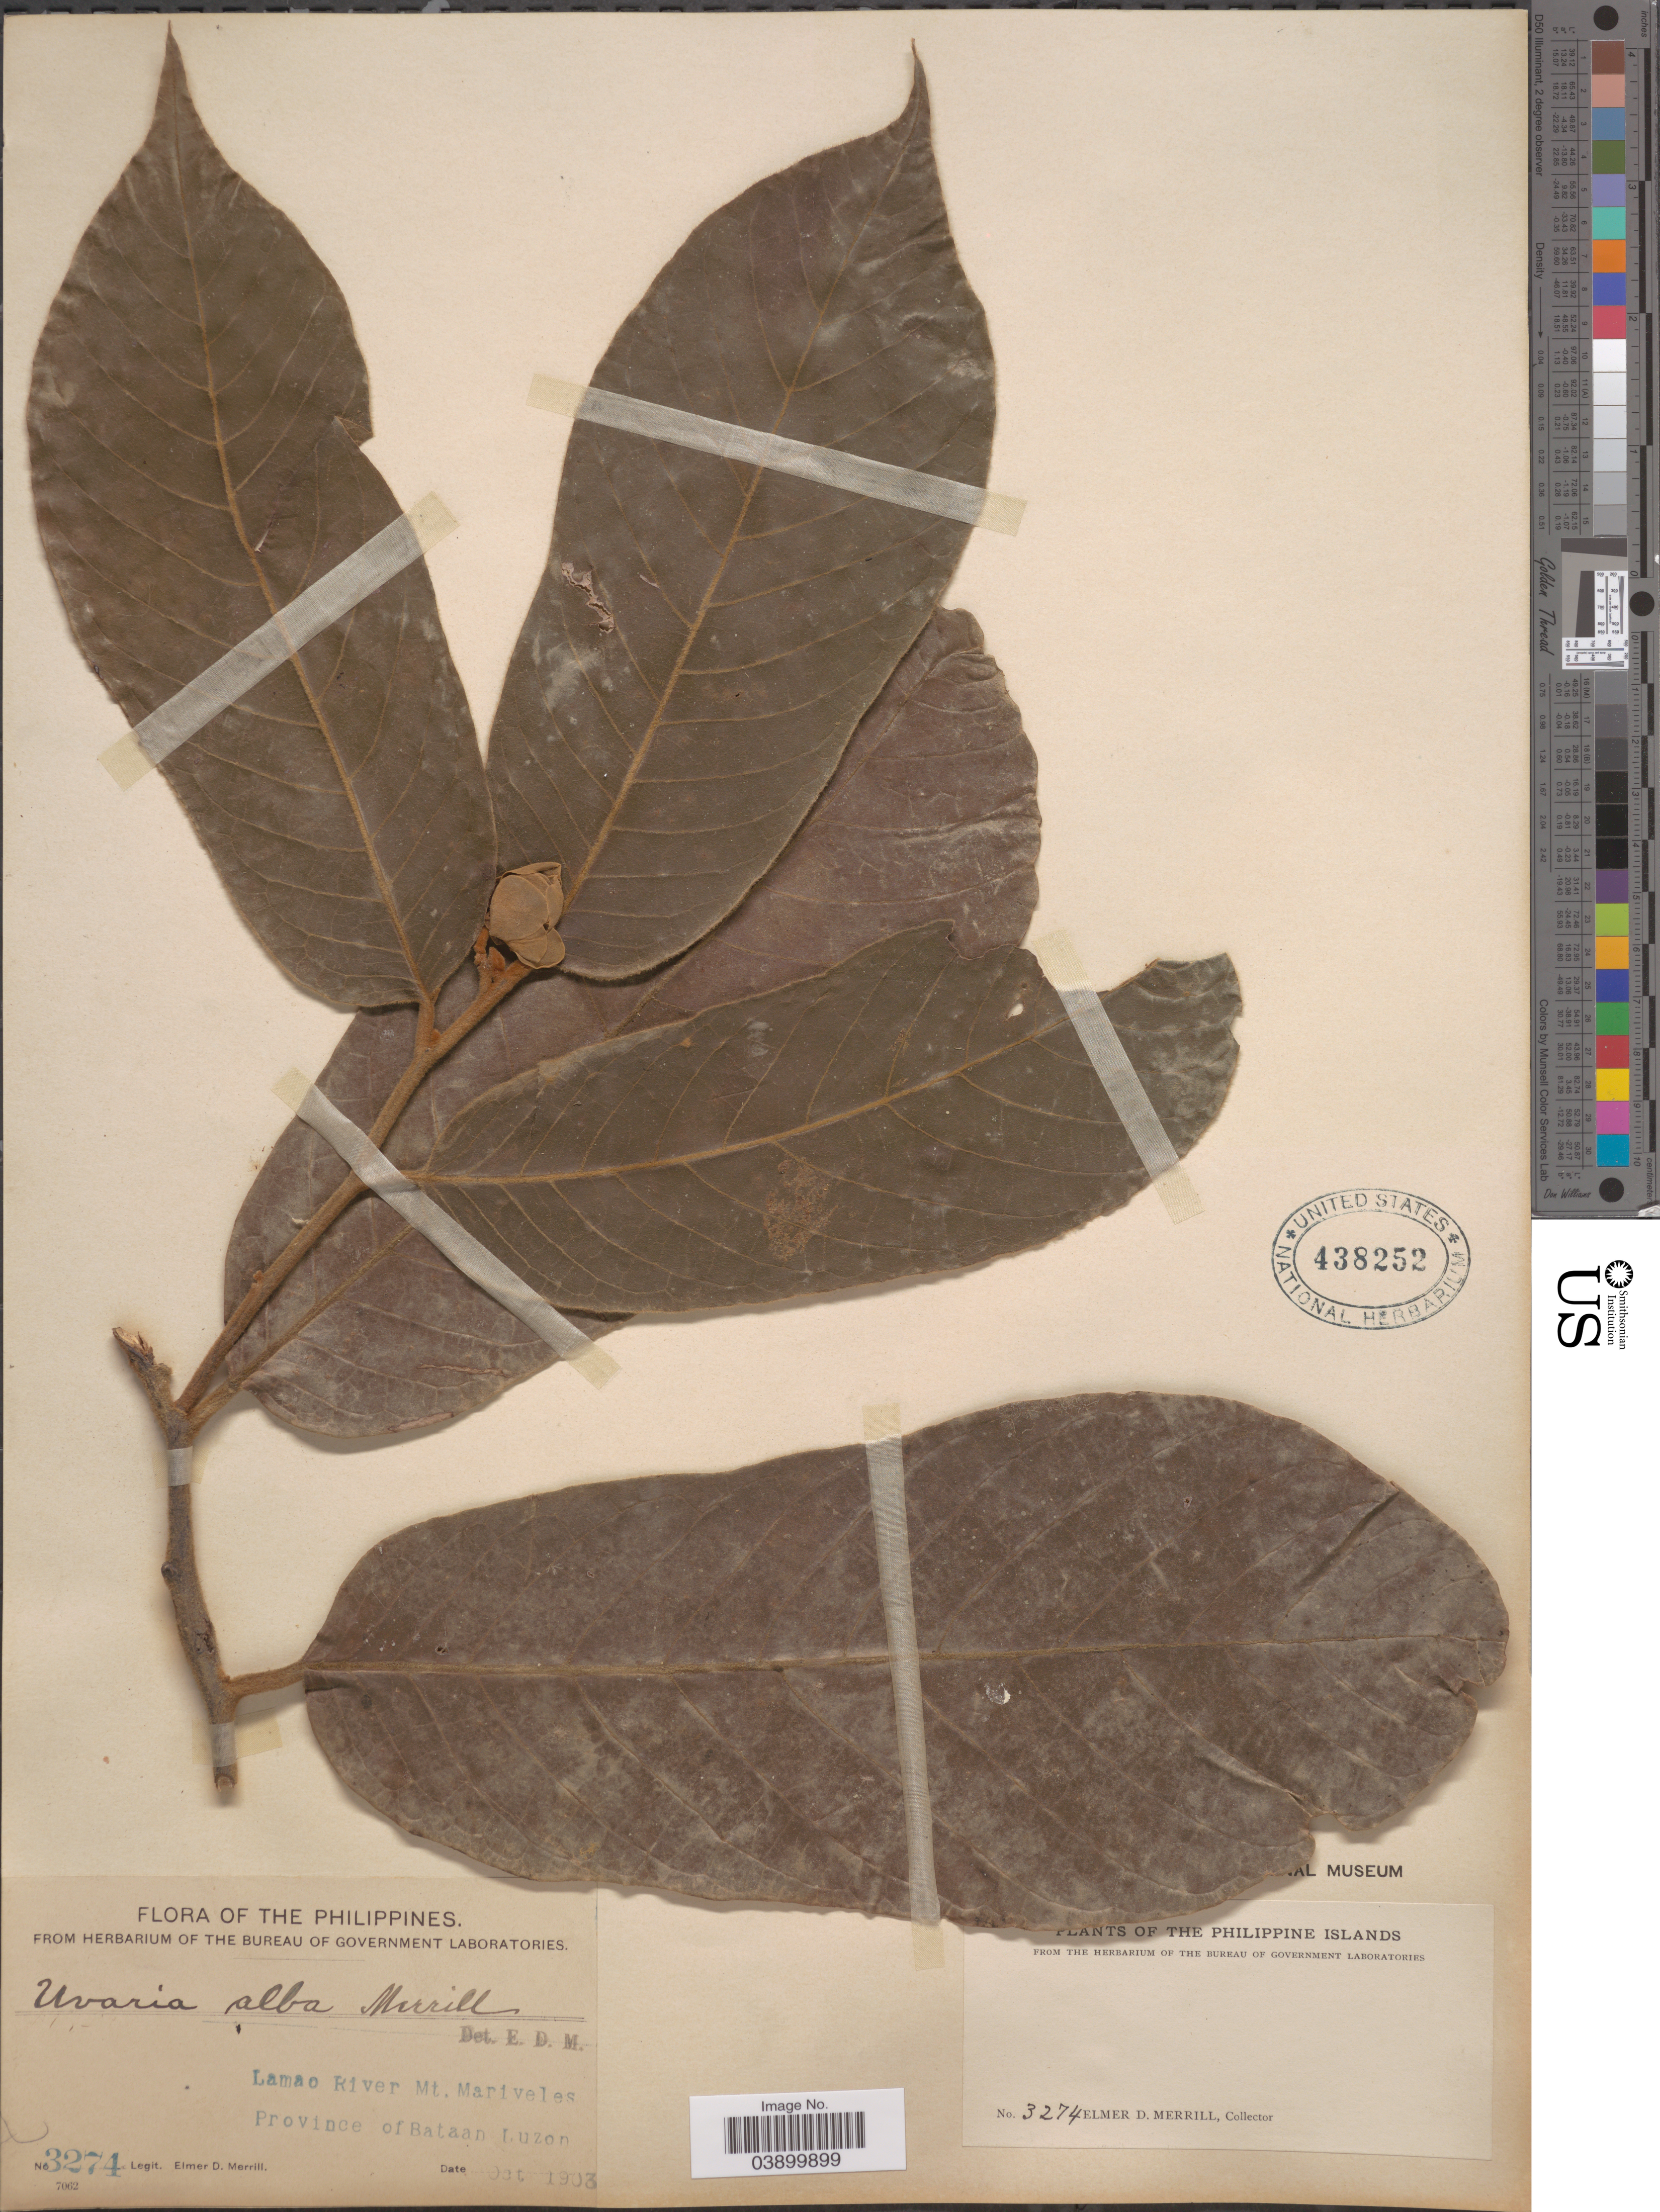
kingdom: Plantae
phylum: Tracheophyta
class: Magnoliopsida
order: Magnoliales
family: Annonaceae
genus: Uvaria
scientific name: Uvaria alba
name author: Merr.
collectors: E. D. Merrill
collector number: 3274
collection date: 1903-10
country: Philippines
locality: Philippine Islands. Lamao River. Mt. Mariveles. Province of Bataan. Luzon.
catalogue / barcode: US 438252